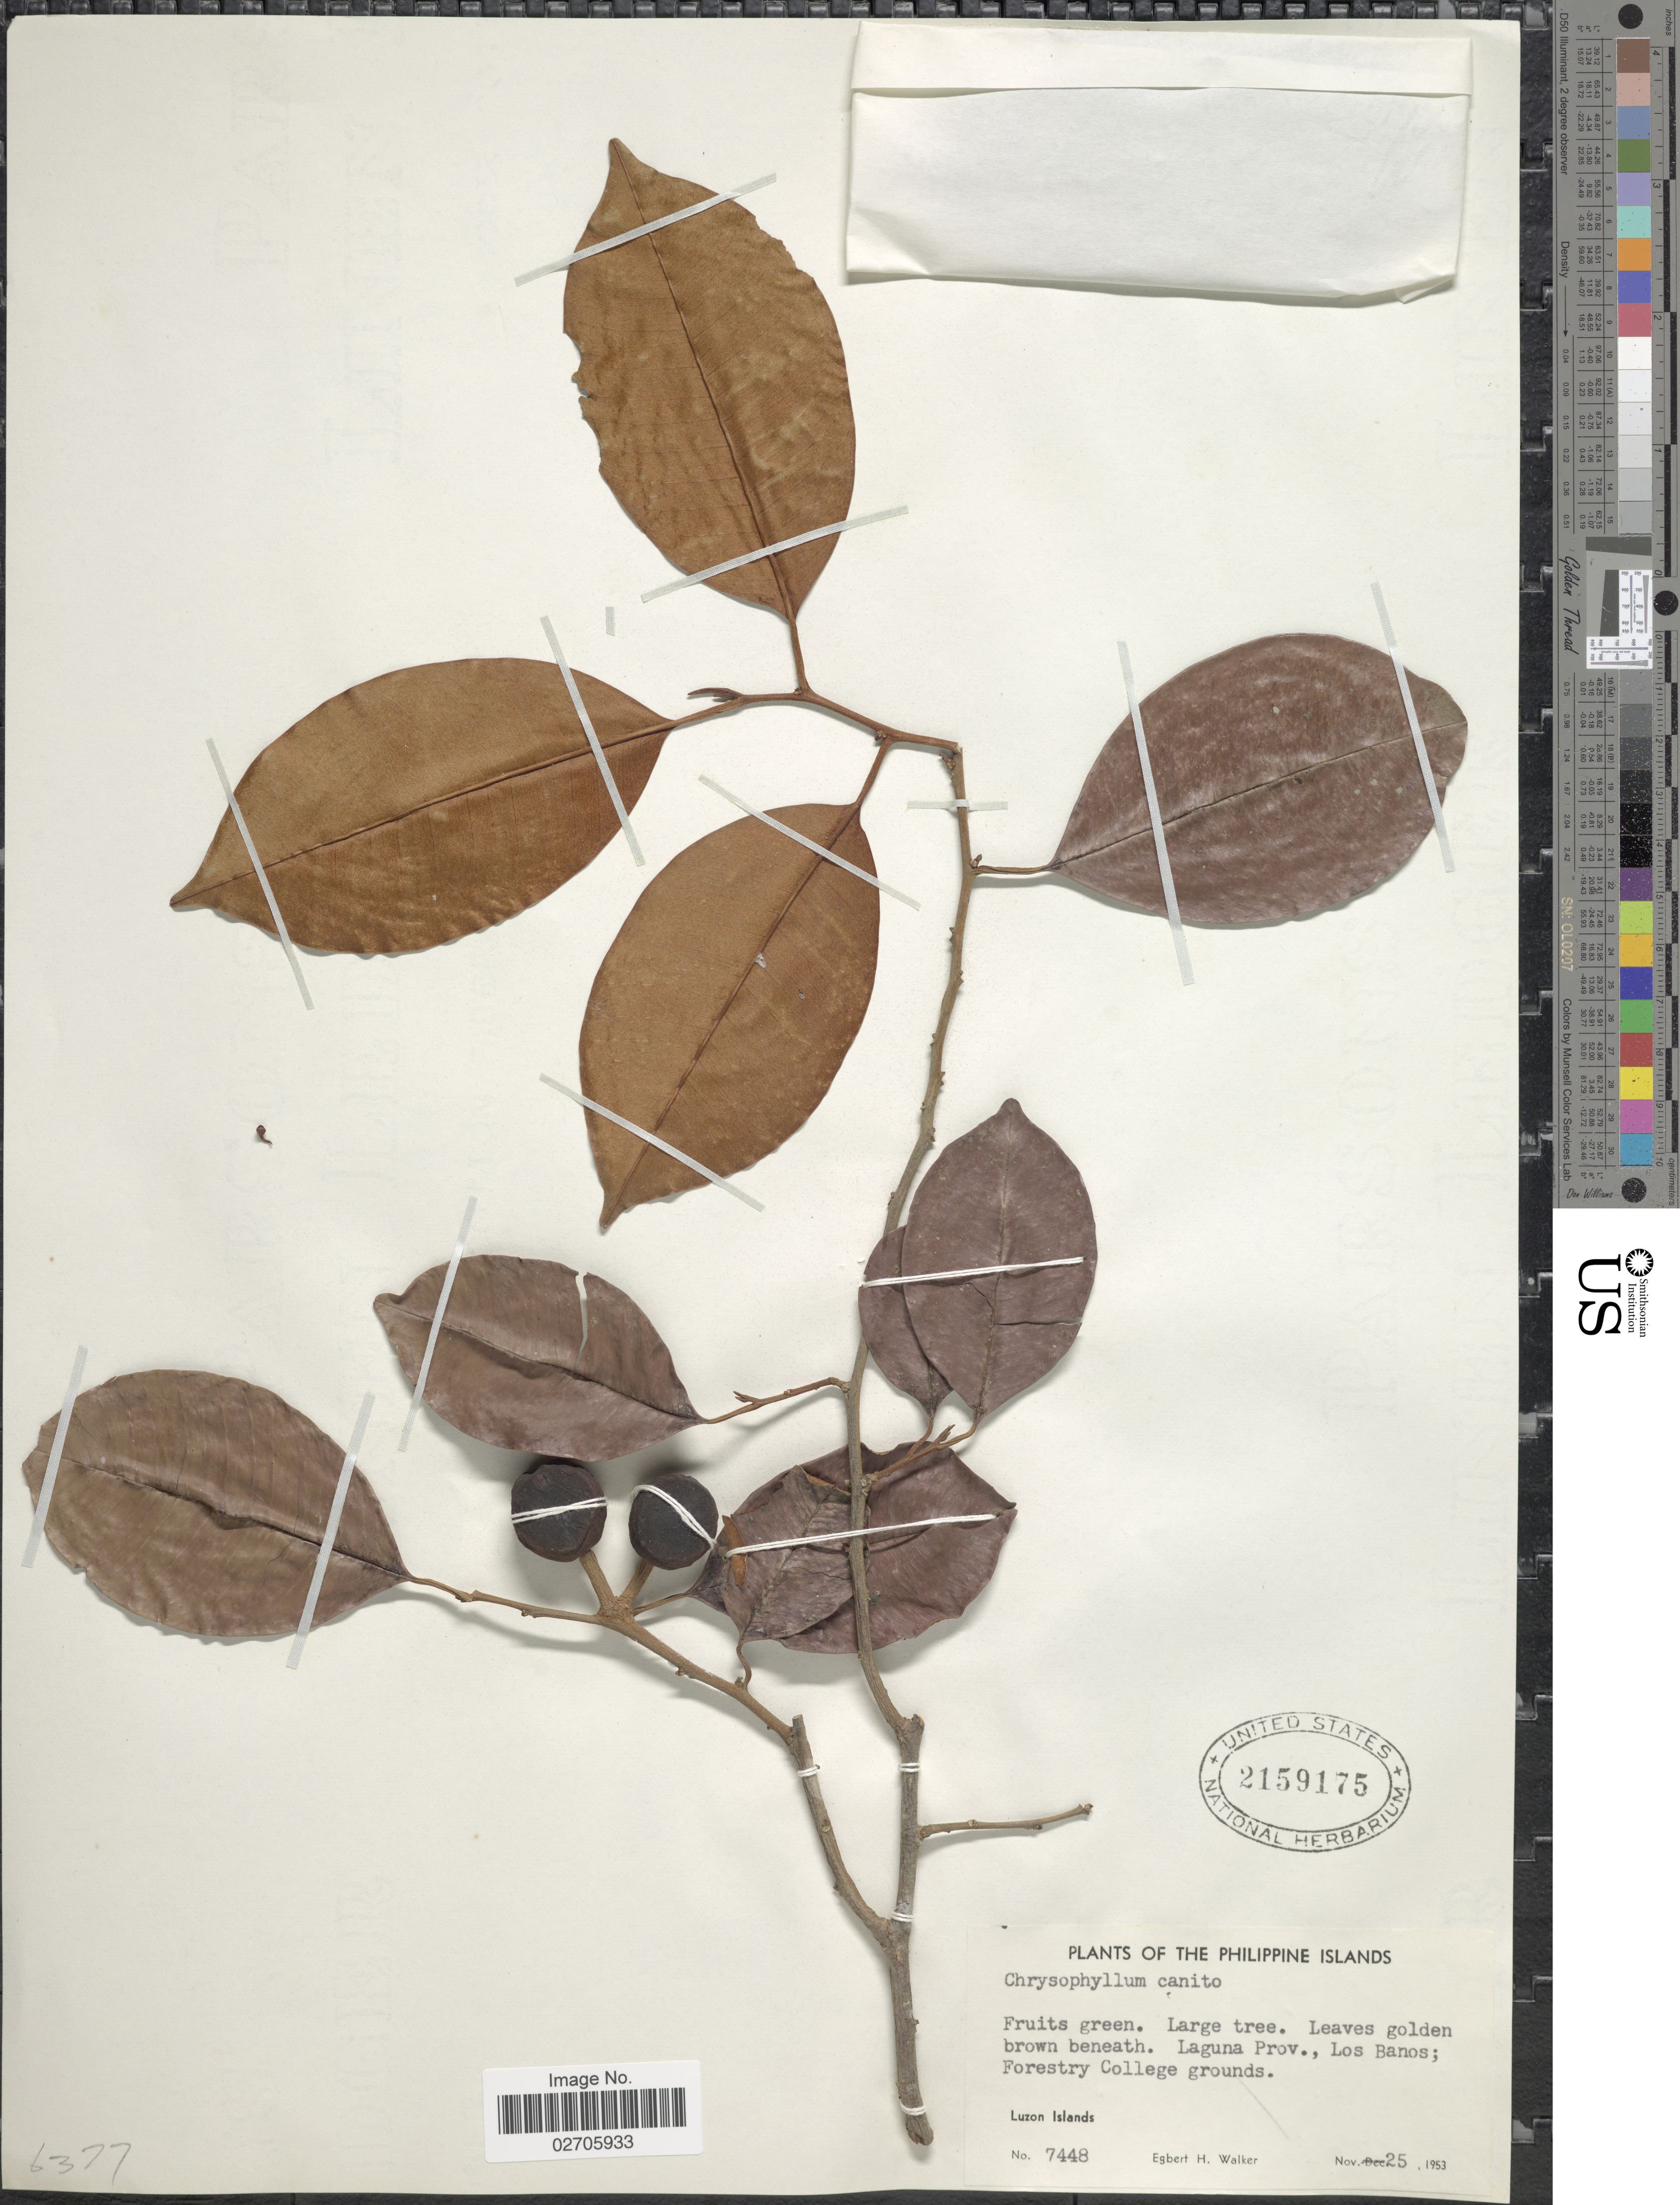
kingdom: Plantae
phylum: Tracheophyta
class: Magnoliopsida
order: Ericales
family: Sapotaceae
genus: Chrysophyllum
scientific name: Chrysophyllum cainito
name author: L.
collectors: E. H. Walker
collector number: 7448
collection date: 1953-12-25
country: Philippines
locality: Laguna Prov., Los Banos; Forestry College grounds. Luzon Islands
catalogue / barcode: US 2159175